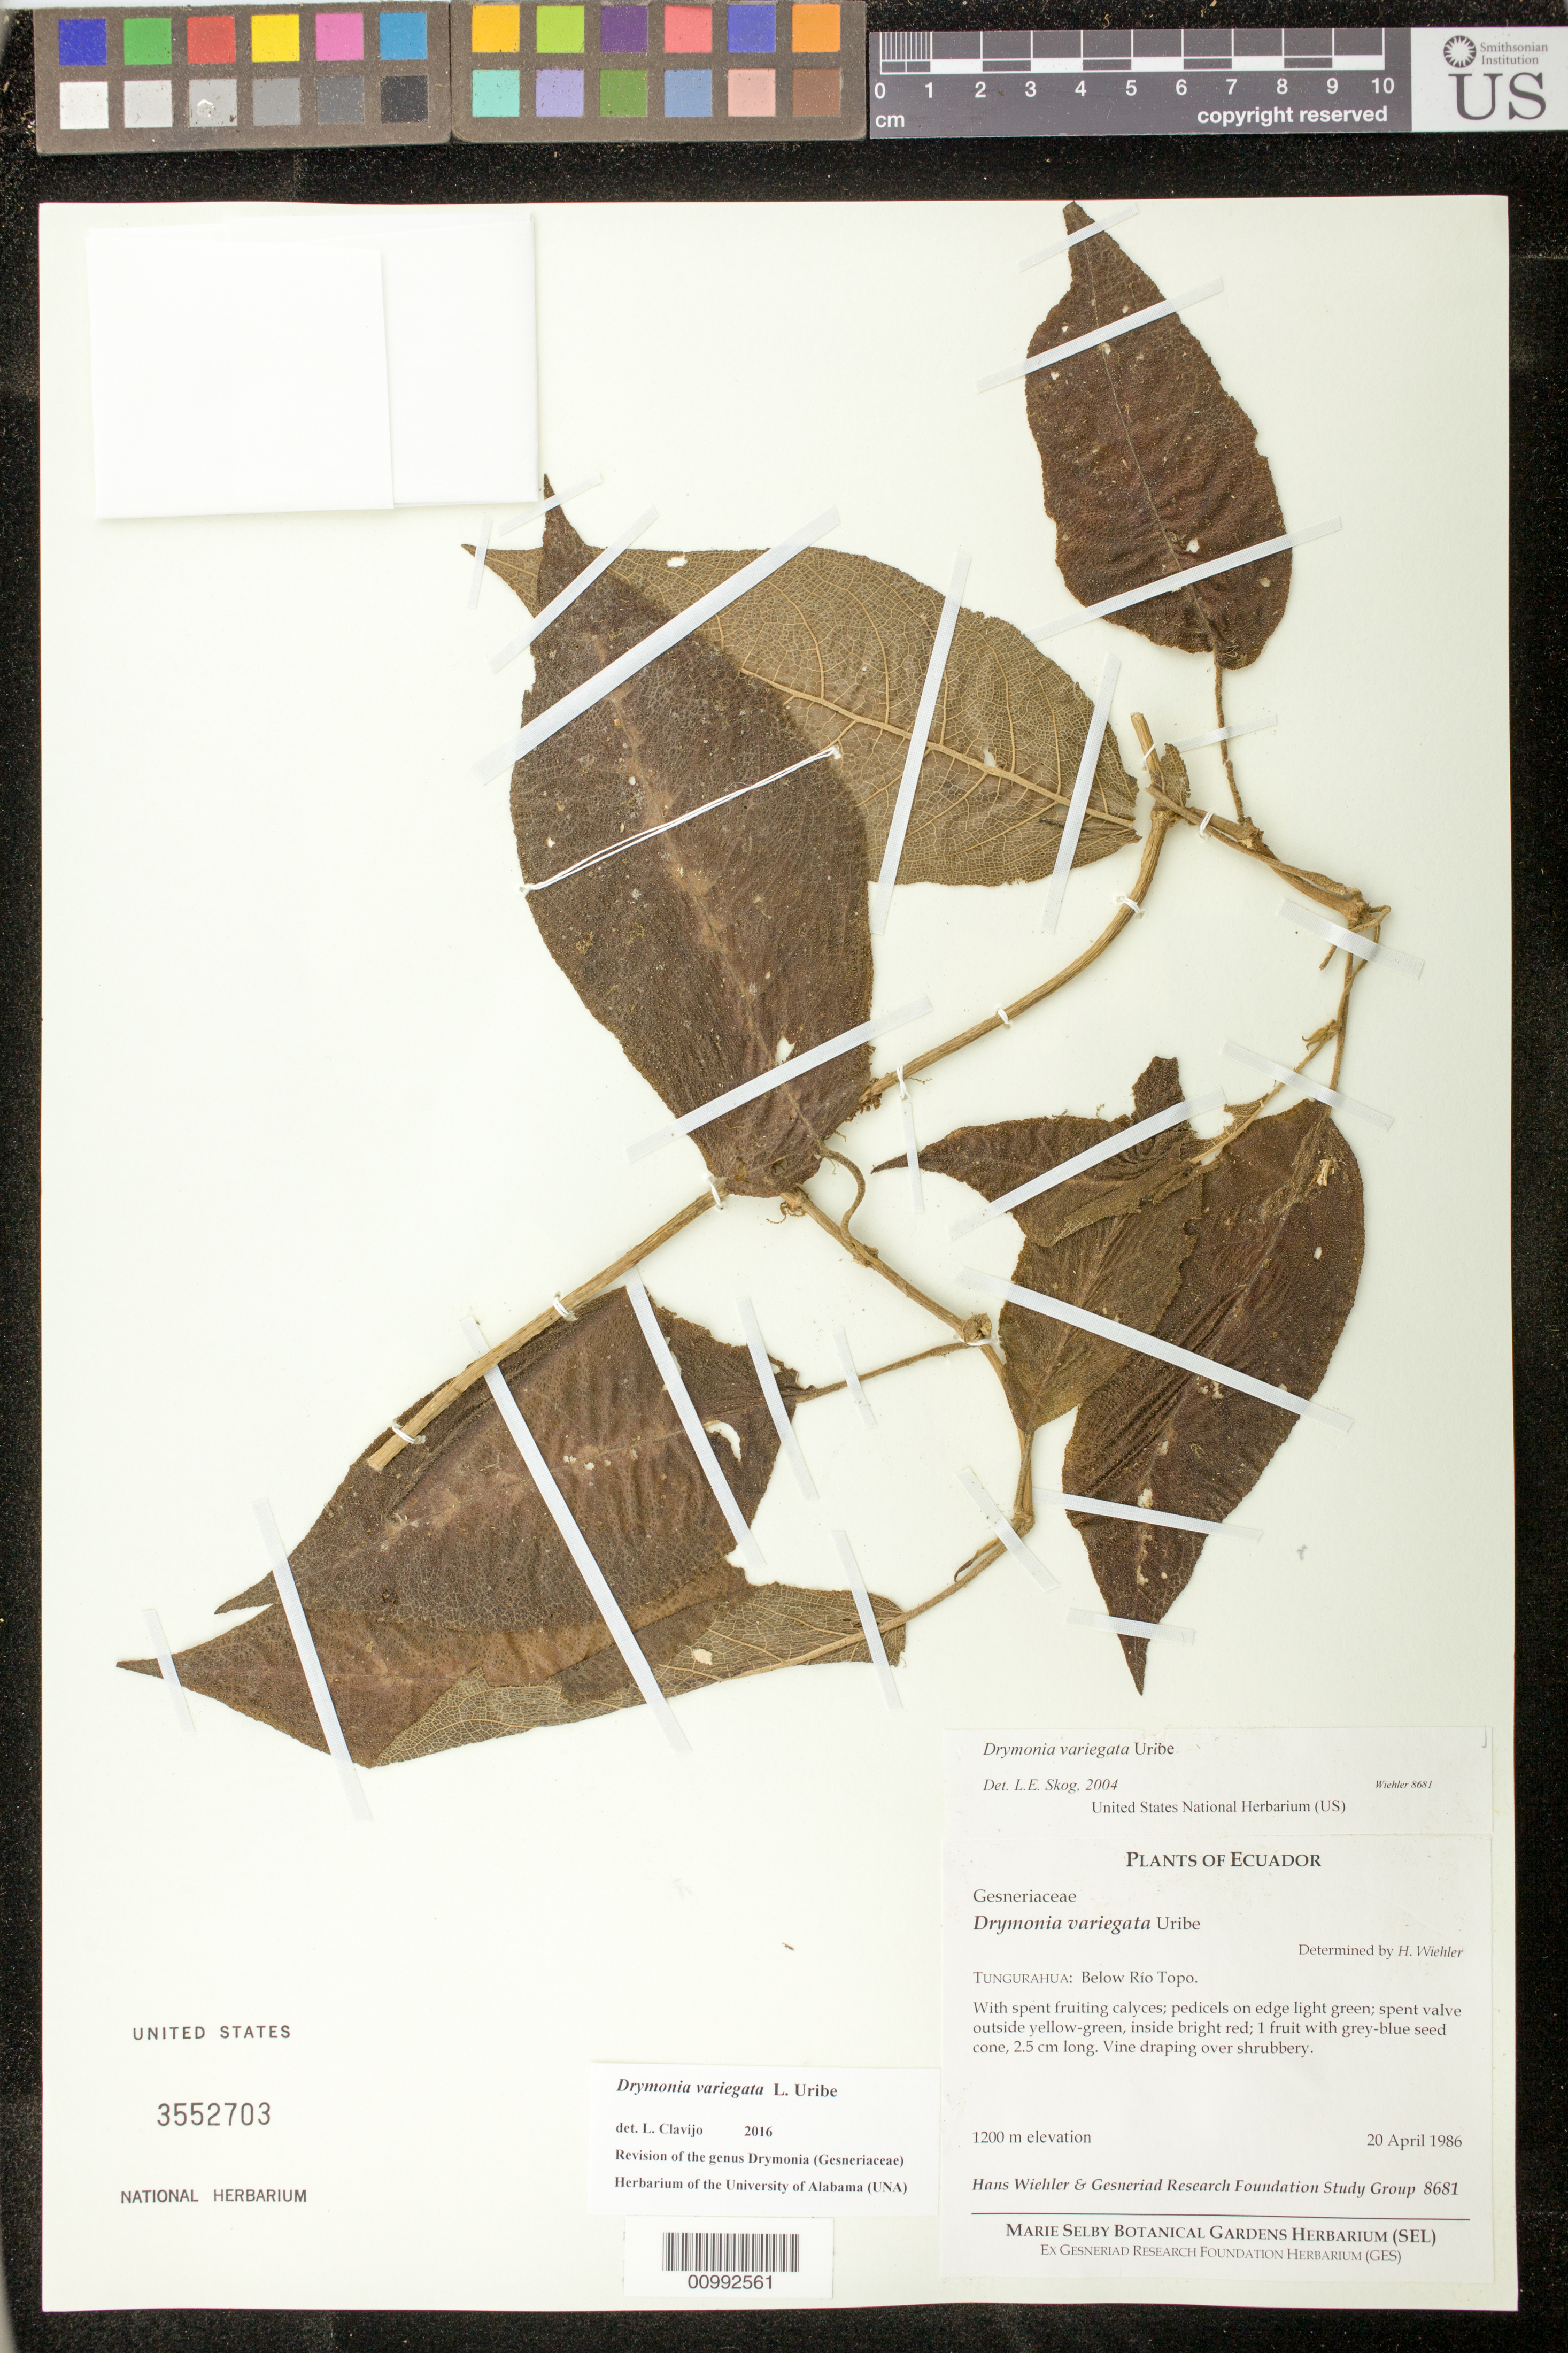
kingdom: Plantae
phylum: Tracheophyta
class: Magnoliopsida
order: Lamiales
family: Gesneriaceae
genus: Drymonia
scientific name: Drymonia variegata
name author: L. Uribe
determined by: Skog, Laurence E.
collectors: H. J. Wiehler & GRF Study Group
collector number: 8681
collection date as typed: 20 Apr 1986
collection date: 1986-04-20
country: Ecuador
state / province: Tungurahua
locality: Tungurahua: below Rio Topo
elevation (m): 1200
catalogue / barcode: US 3552703